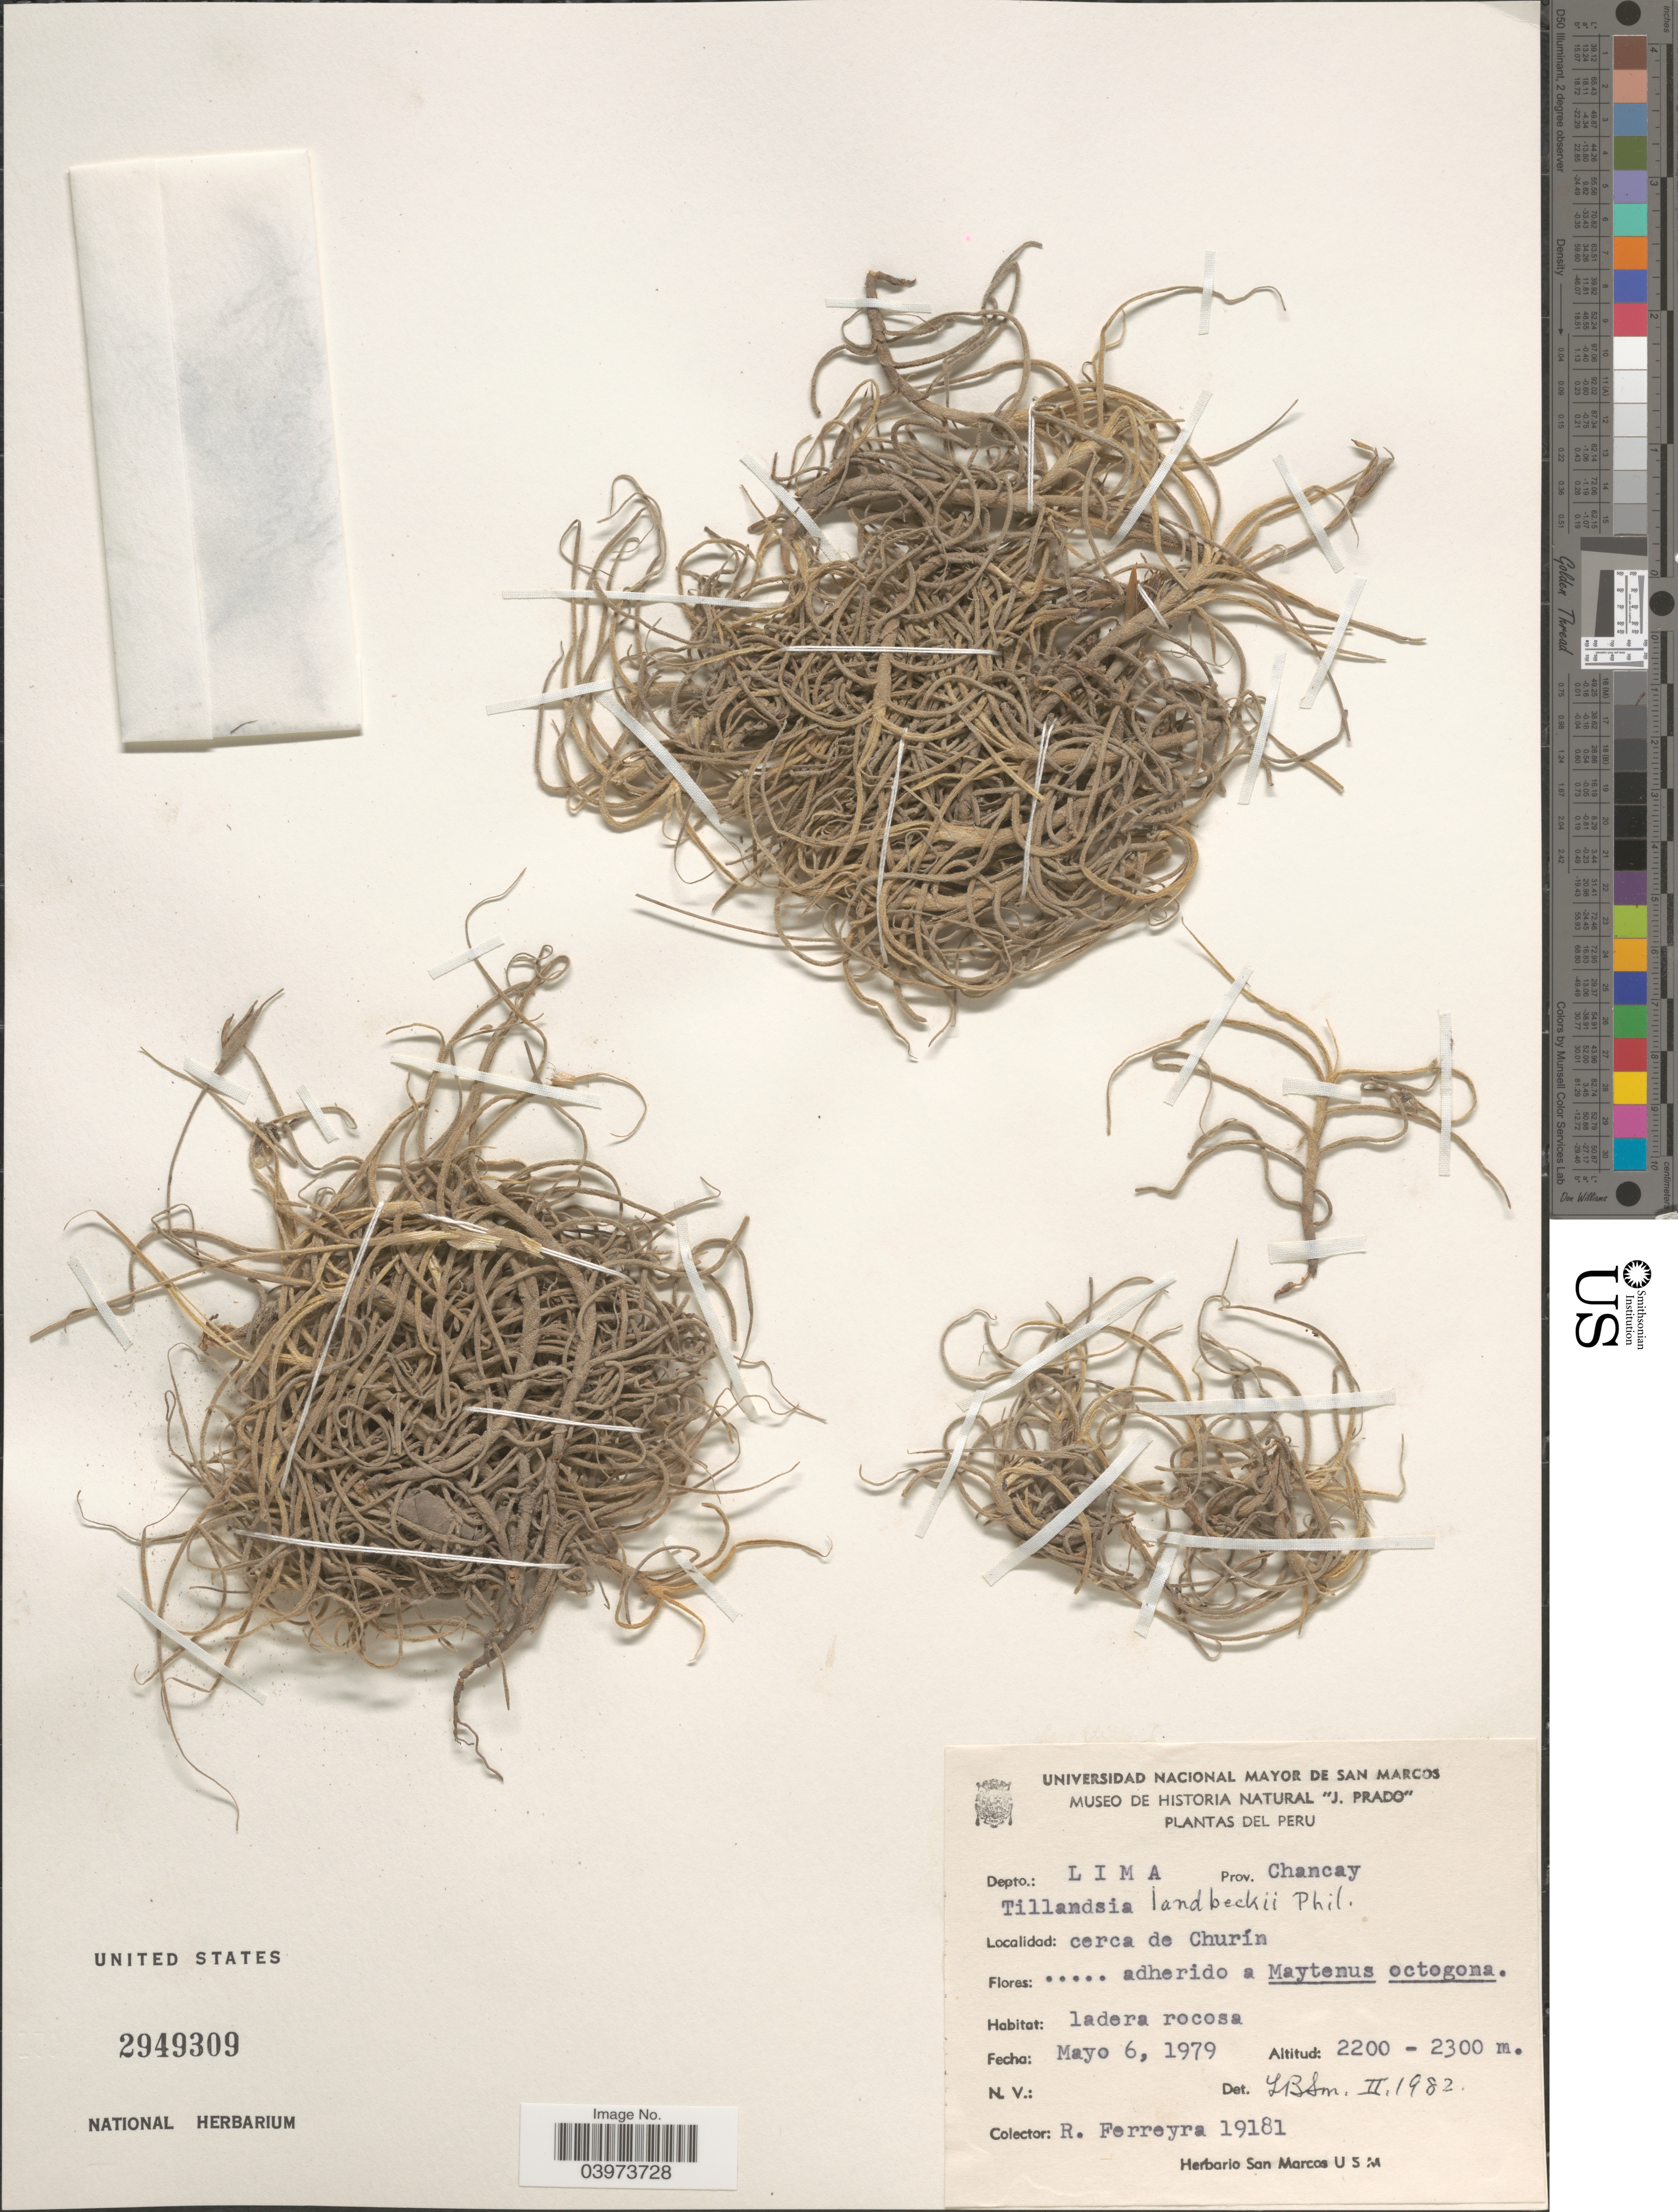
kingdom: Plantae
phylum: Tracheophyta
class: Liliopsida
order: Poales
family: Bromeliaceae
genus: Tillandsia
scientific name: Tillandsia landbeckii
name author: Phil.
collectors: R. A. Ferreyra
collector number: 19181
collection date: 1979-05-06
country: Peru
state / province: Lima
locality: Depto.: Lima. Prov. Chancay. Cerca de Churín.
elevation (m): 2200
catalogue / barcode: US 2949309